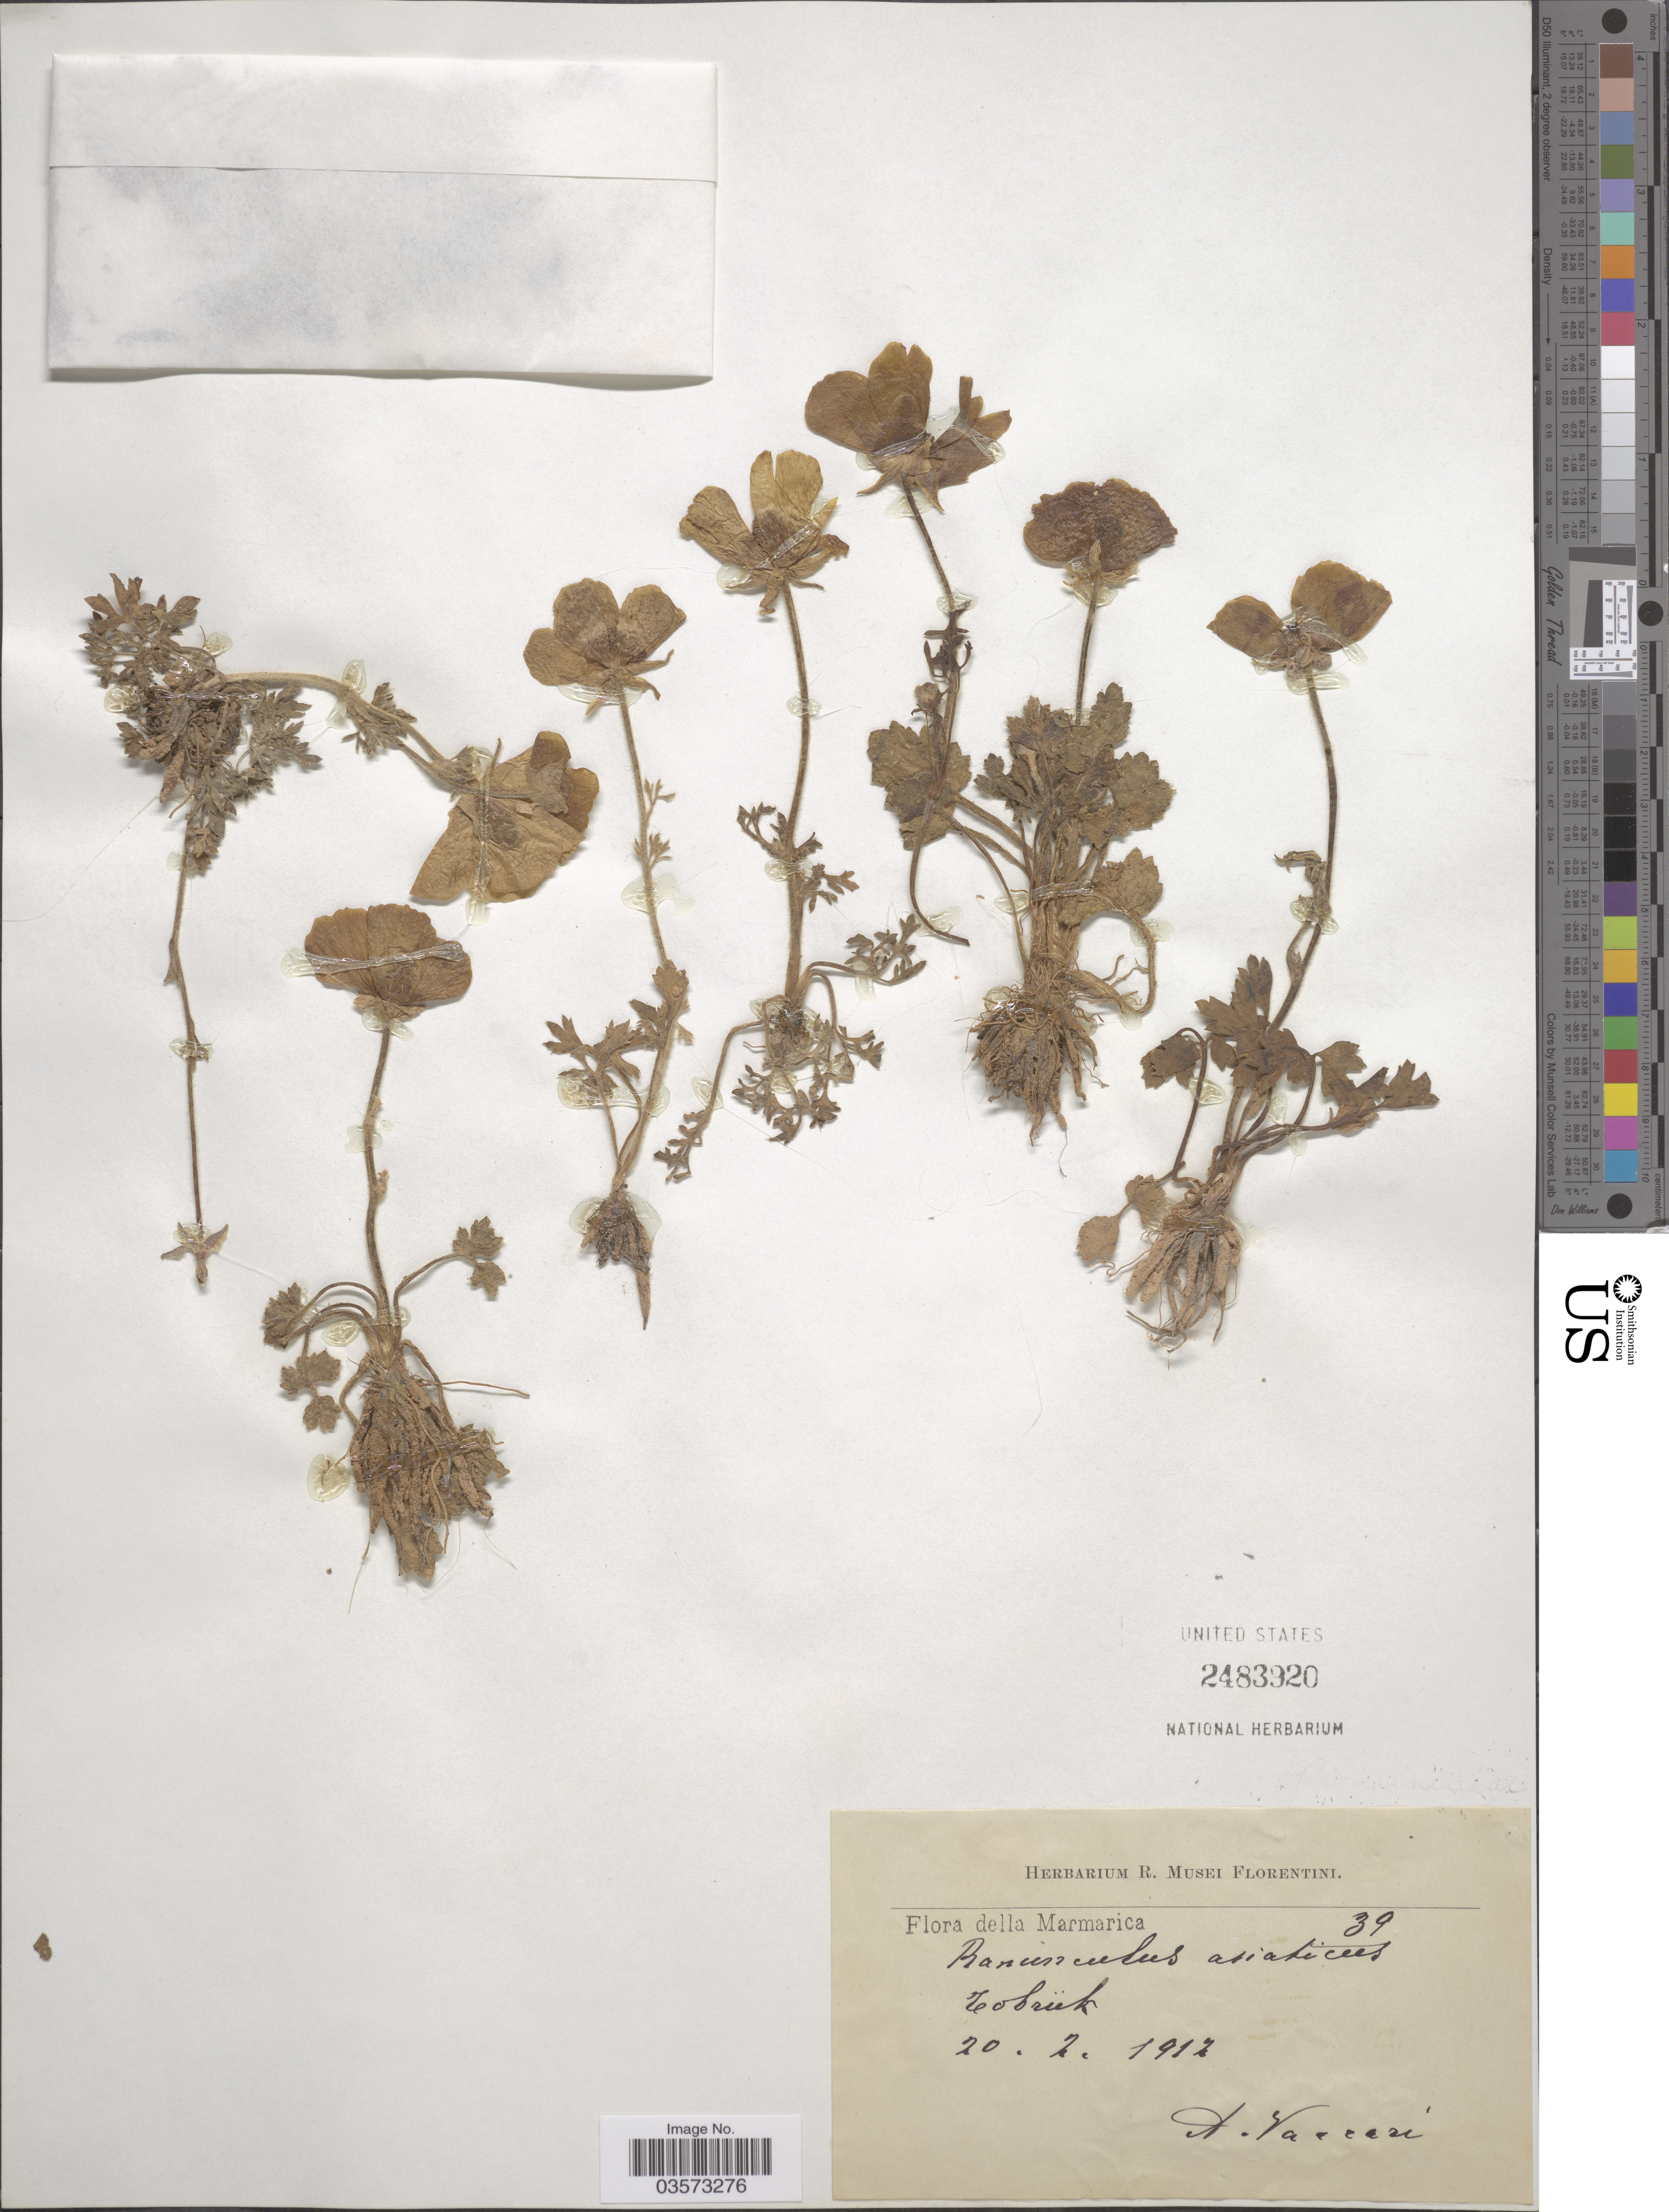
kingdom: Plantae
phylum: Tracheophyta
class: Magnoliopsida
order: Ranunculales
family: Ranunculaceae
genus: Ranunculus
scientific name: Ranunculus asiaticus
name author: L.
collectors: A. Vaccari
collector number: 39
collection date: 1912-02-20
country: Libya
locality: Marmarica. Tobrük.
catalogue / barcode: US 2483920